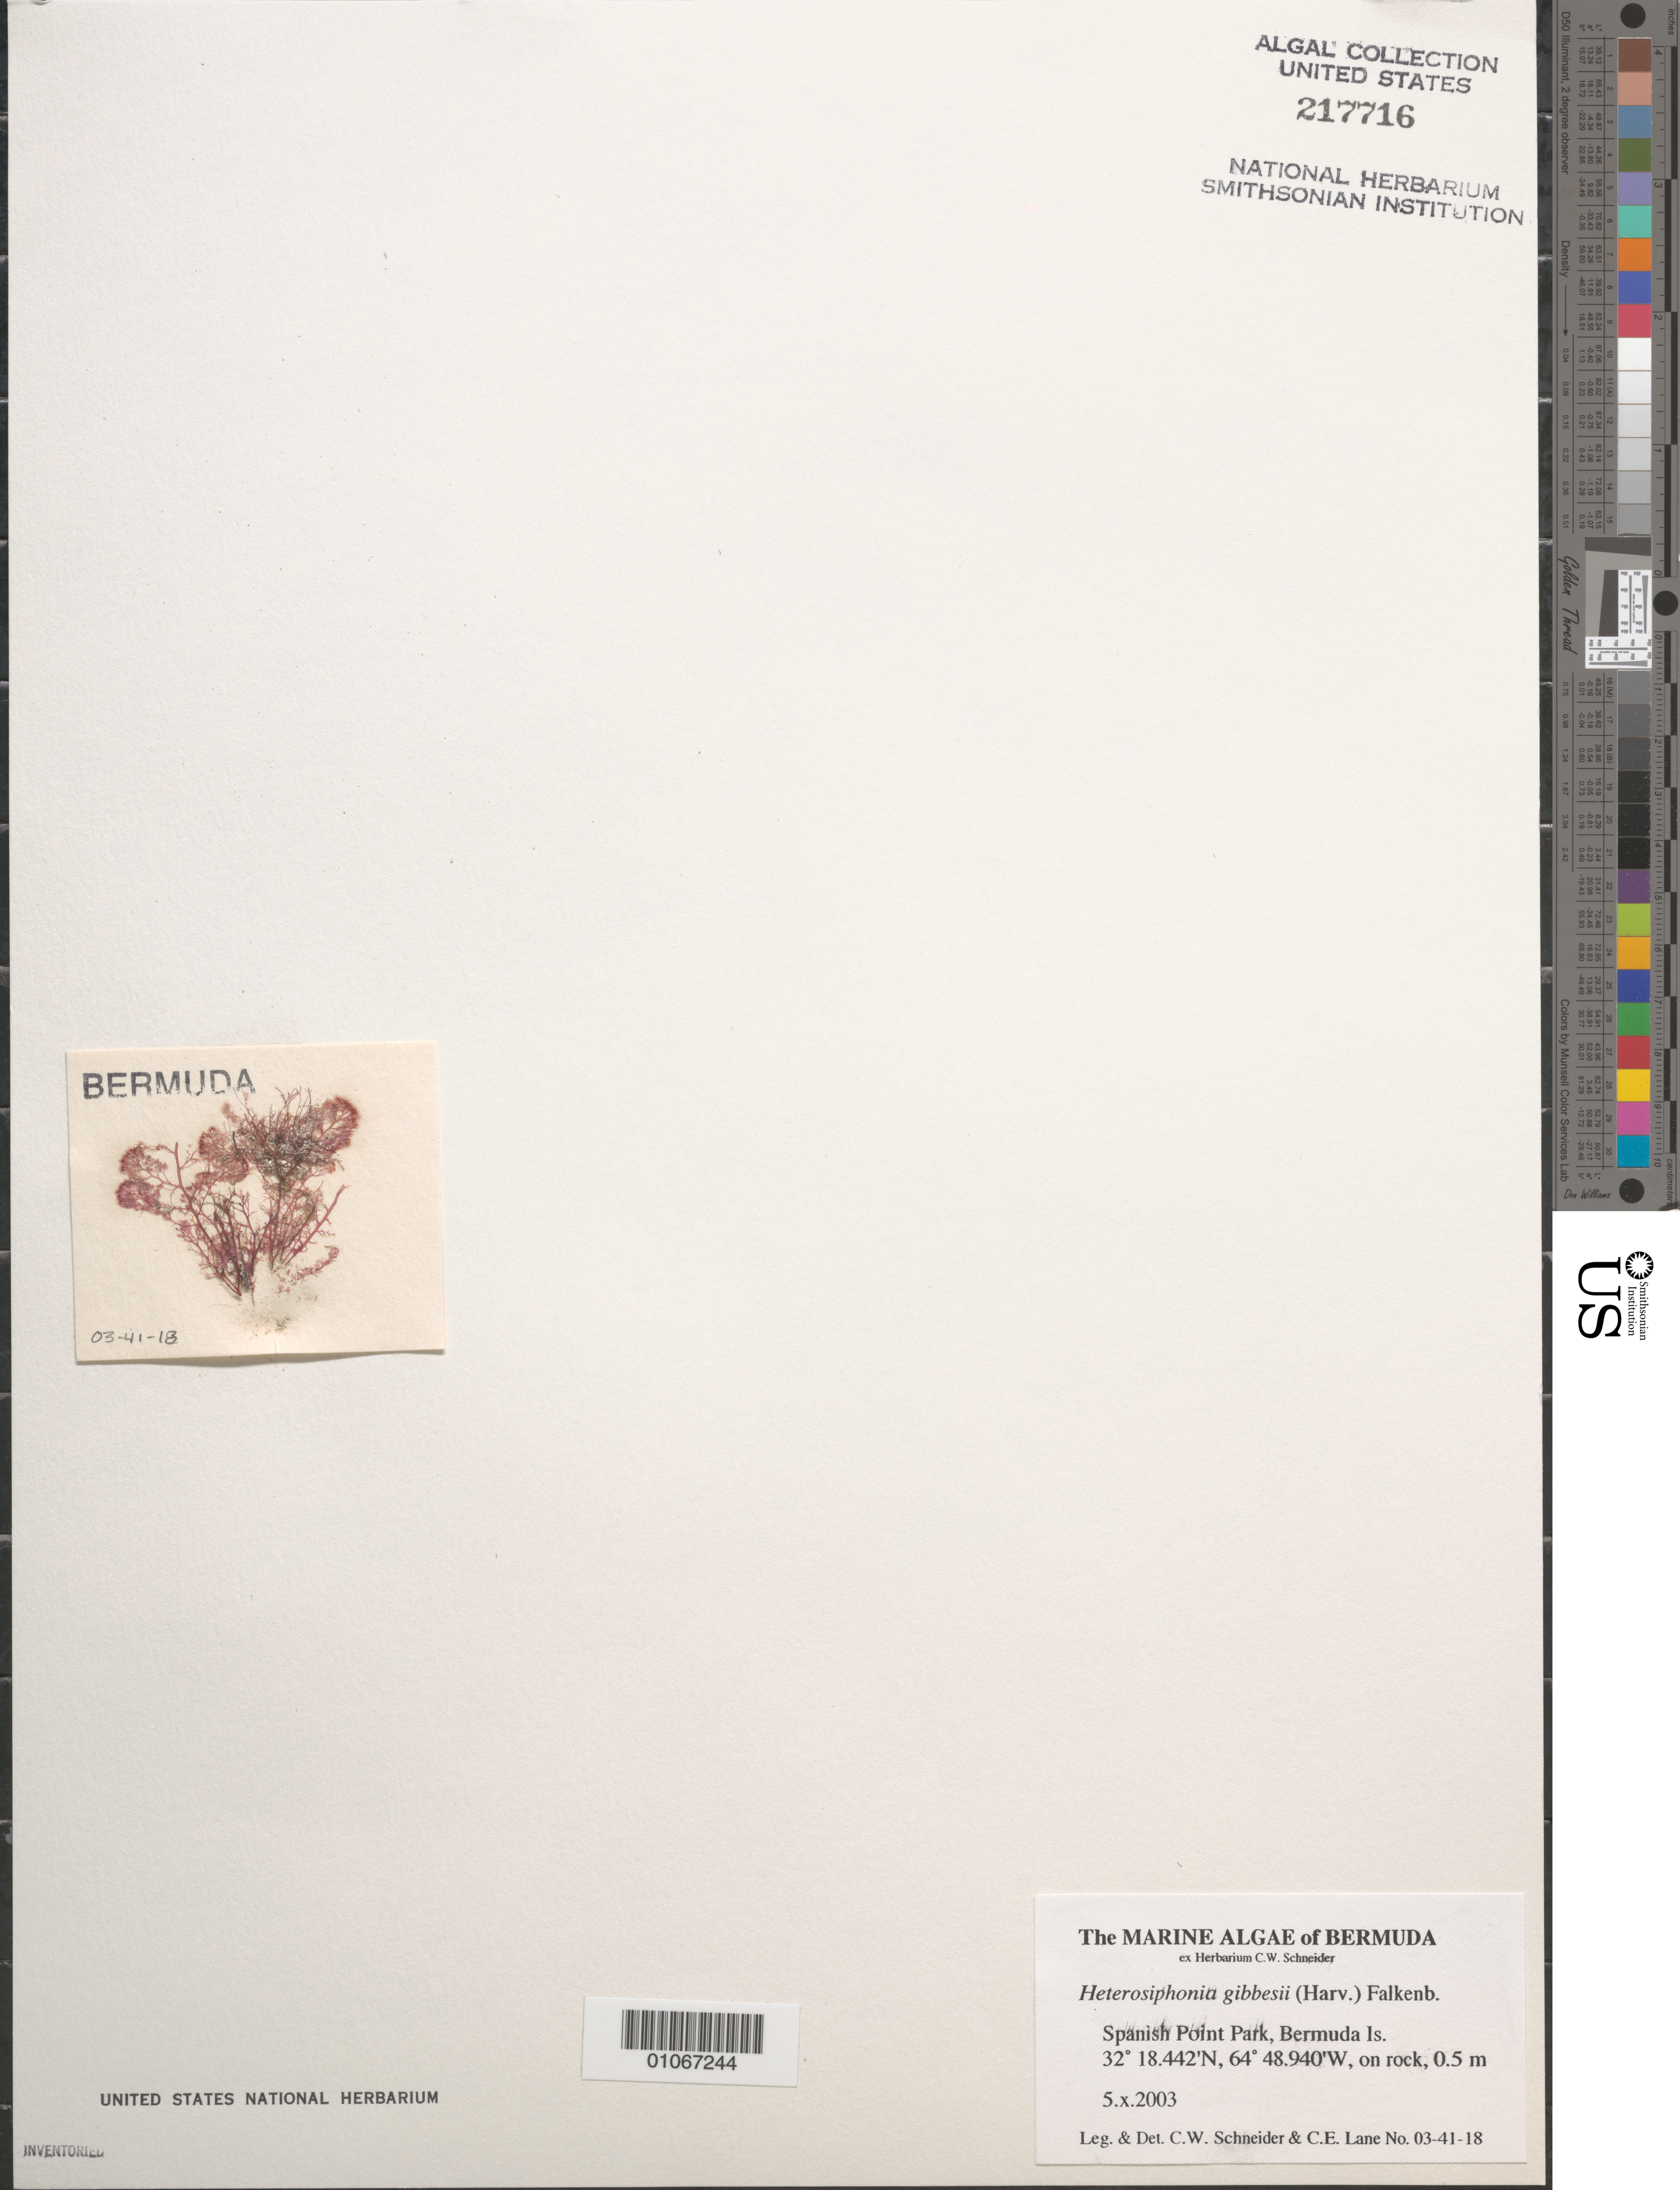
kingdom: Plantae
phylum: Rhodophyta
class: Florideophyceae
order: Ceramiales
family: Dasyaceae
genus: Heterosiphonia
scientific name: Heterosiphonia gibbesii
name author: (Harv.)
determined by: Schneider, C. W.; Lane, C. E.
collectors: C. W. Schneider & C. E. Lane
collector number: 03-41-18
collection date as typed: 05 Oct 2003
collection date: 2003-10-05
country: Bermuda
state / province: Pembroke Parish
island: Bermuda Island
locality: Spanish Point Park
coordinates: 32 18.442'N, 64 48.940'W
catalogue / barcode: US 217716